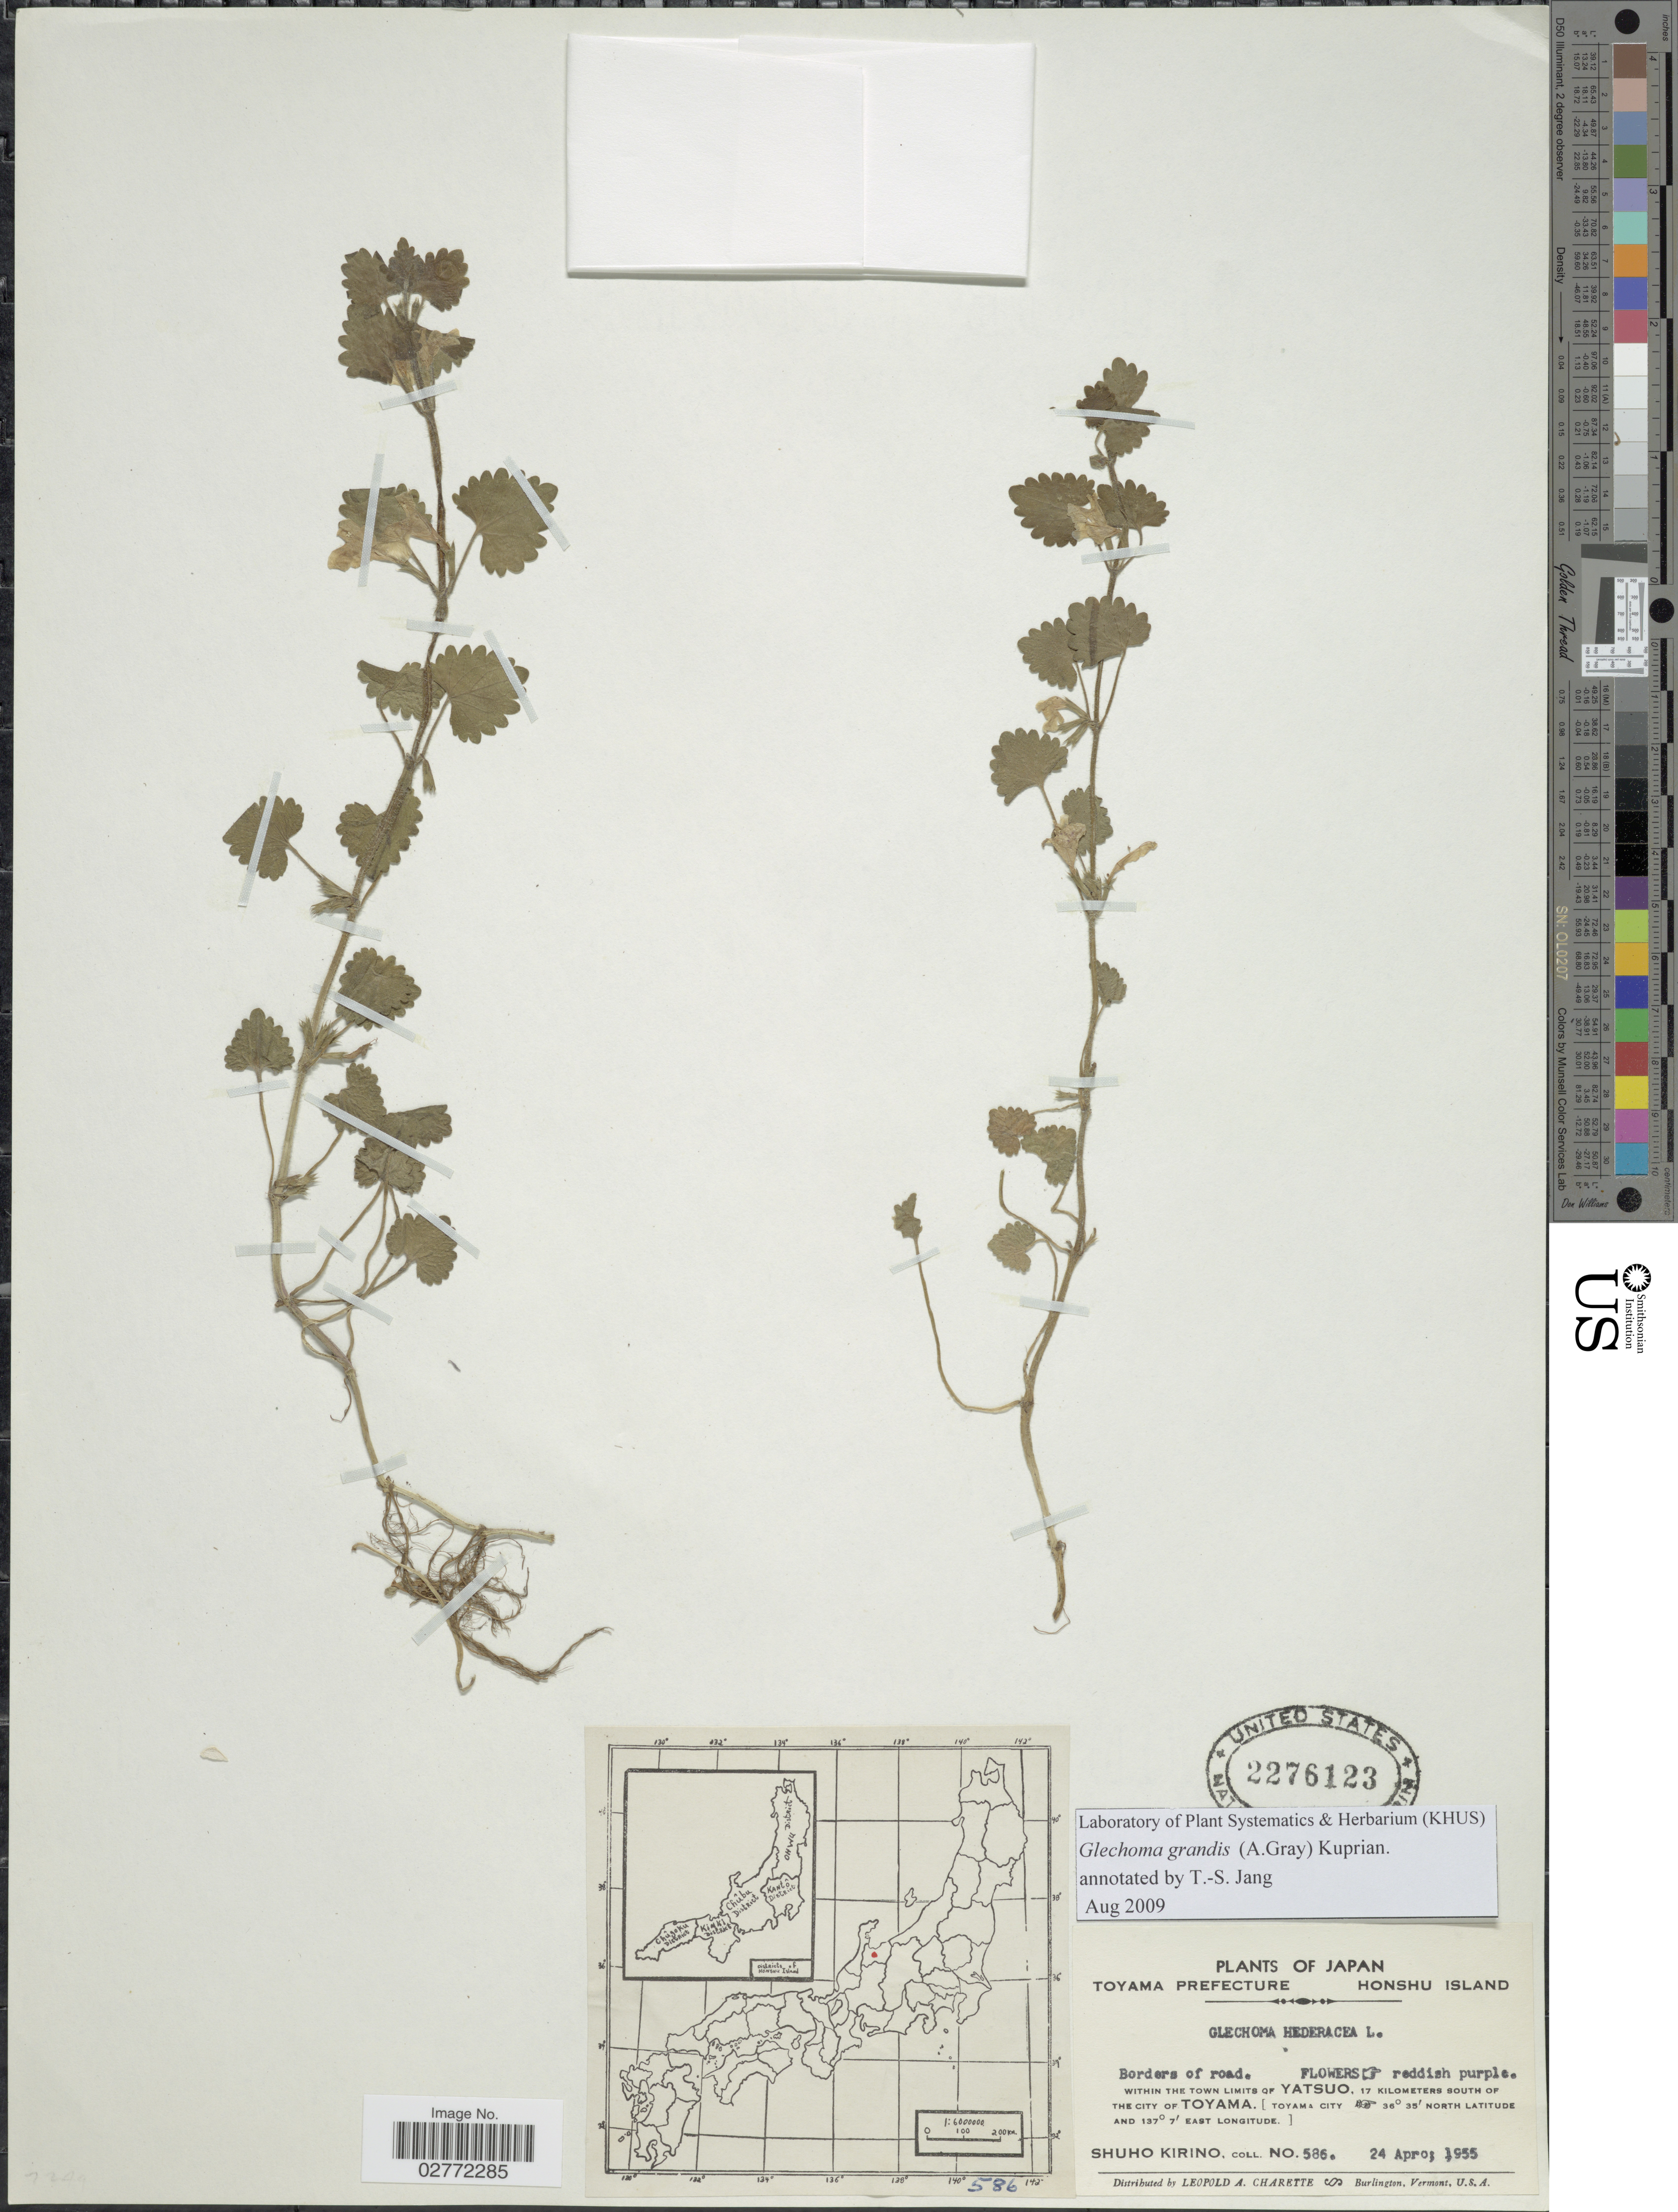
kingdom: Plantae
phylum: Tracheophyta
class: Magnoliopsida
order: Lamiales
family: Lamiaceae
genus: Glechoma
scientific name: Glechoma grandis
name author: (A. Gray) Kuprian.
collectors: S. Kirino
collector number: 586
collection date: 1955-04-24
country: Japan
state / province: Toyama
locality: Toyama Prefecture. Honshu Island. Within the town limits of Yatsuo, 17 kilometers south of the city of Toyama. [Toyama city].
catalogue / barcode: US 2276123